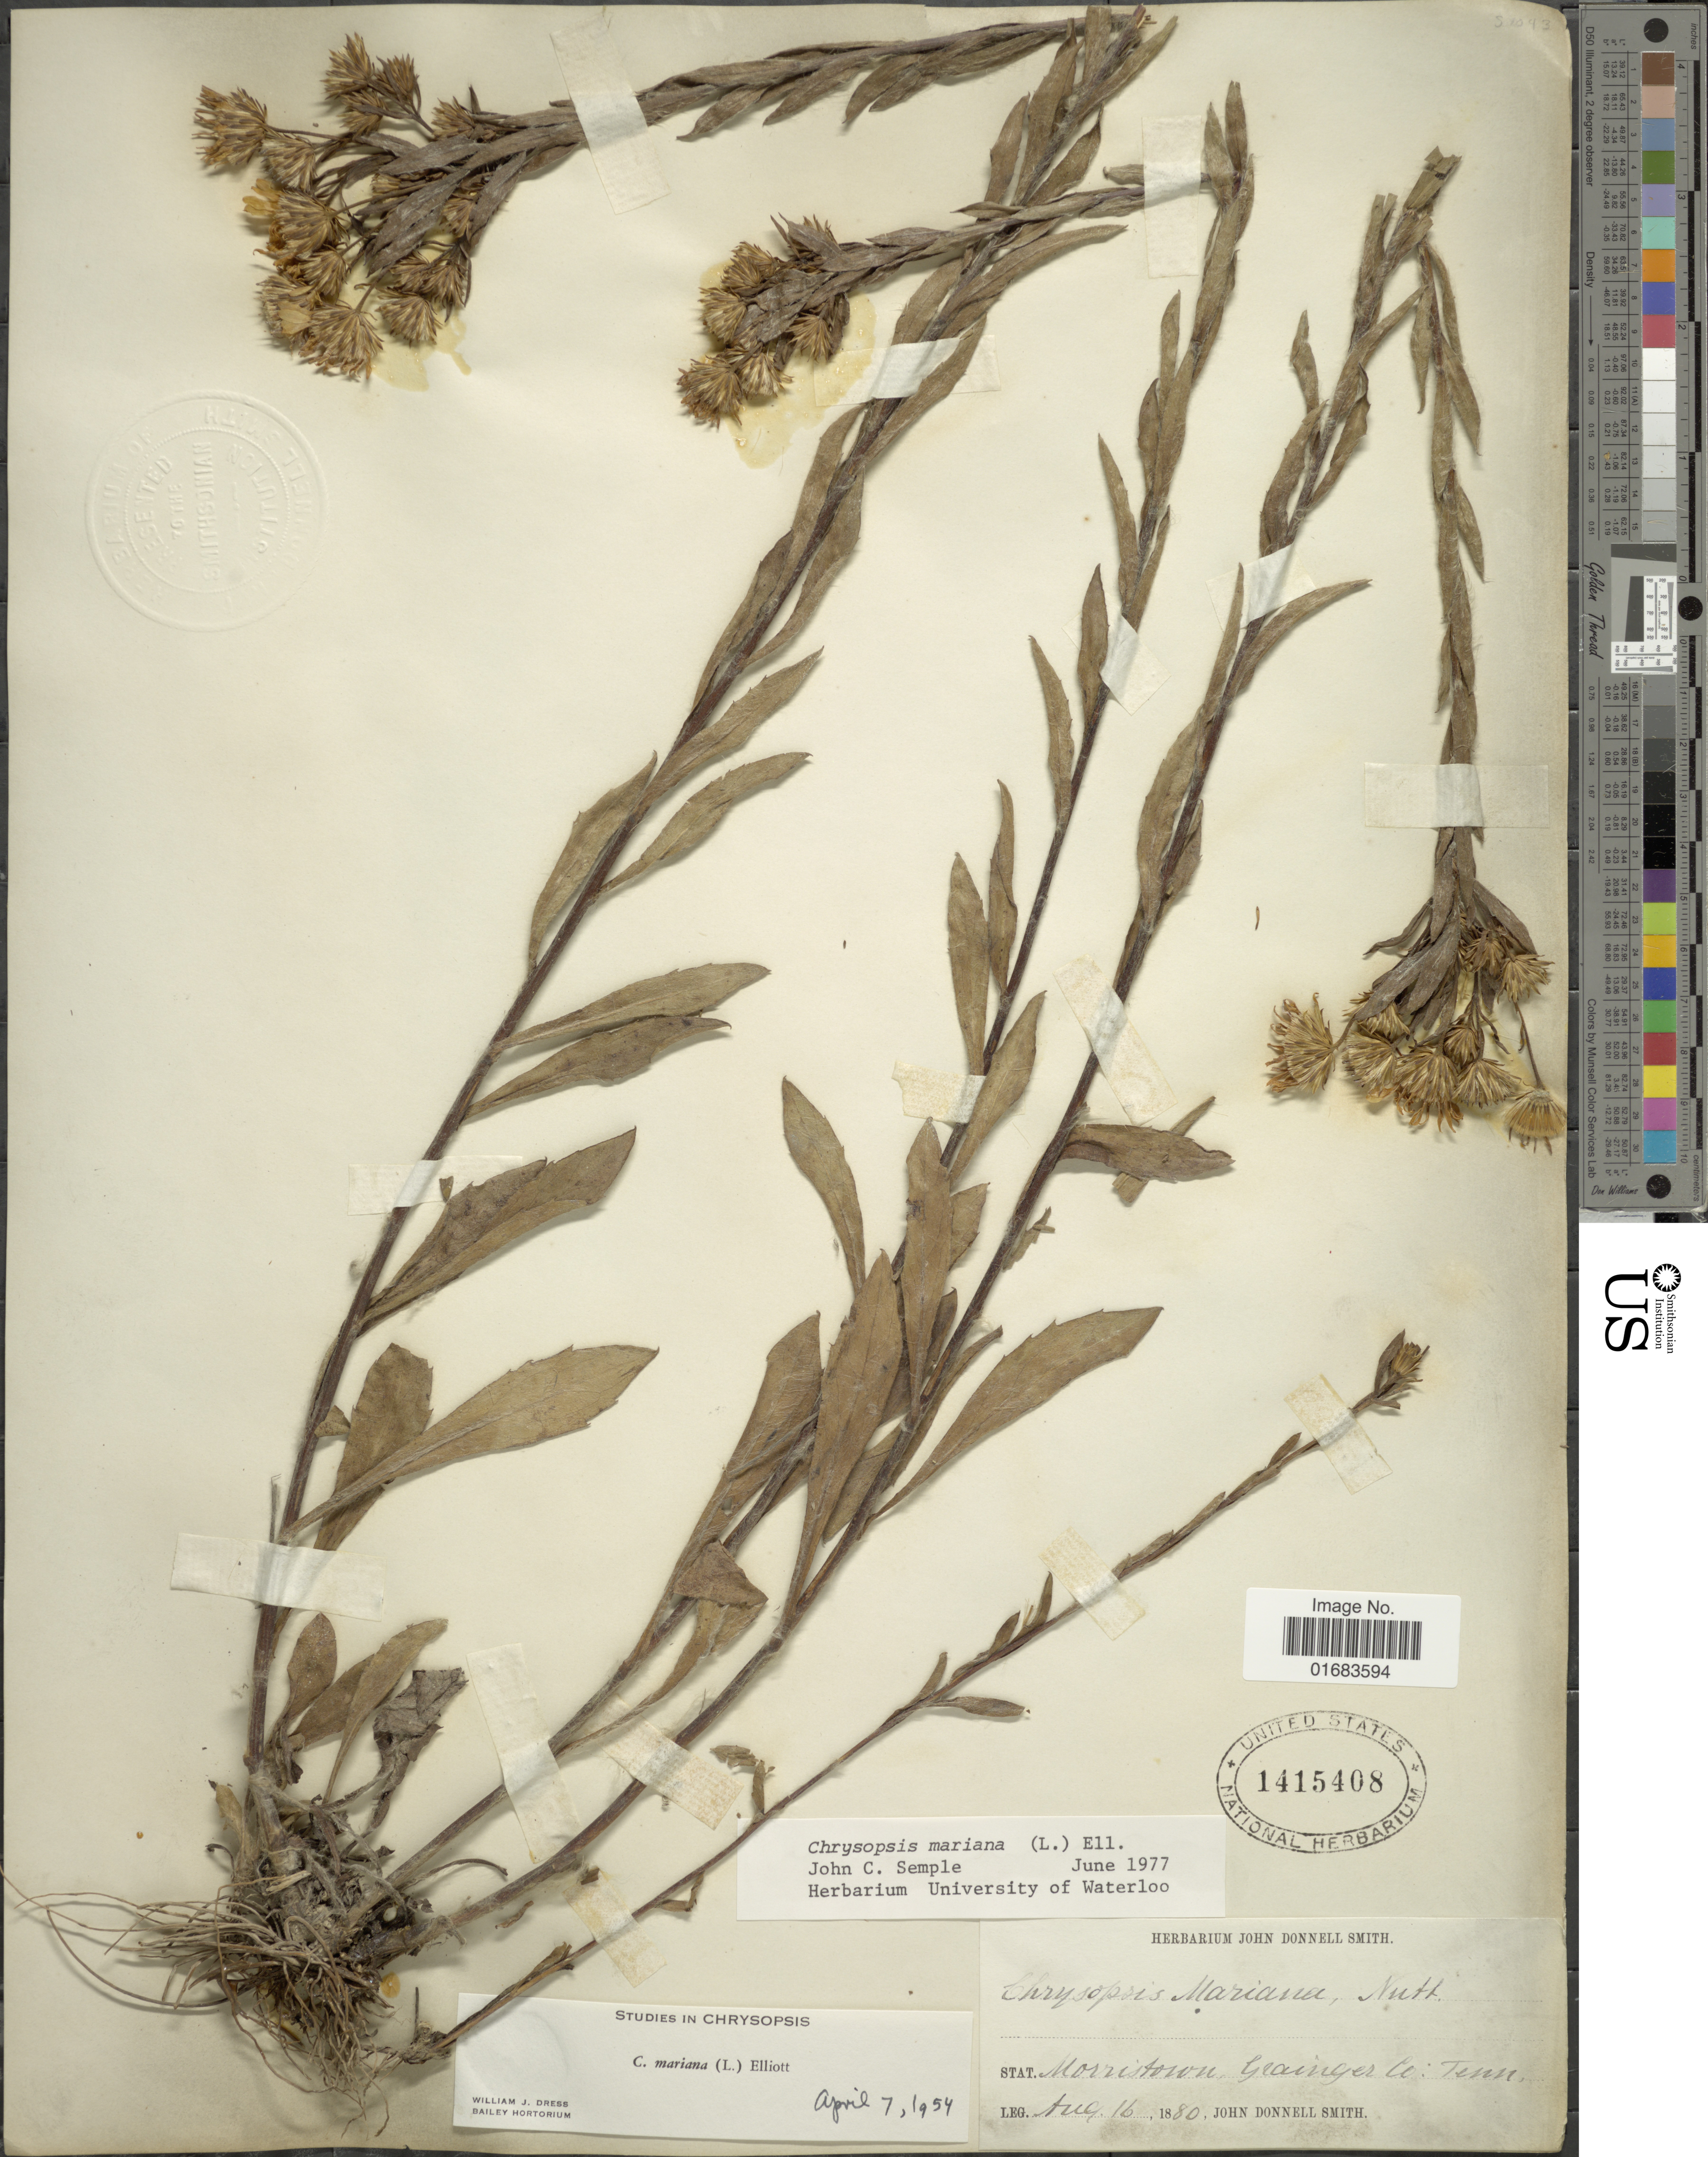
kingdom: Plantae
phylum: Tracheophyta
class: Magnoliopsida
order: Asterales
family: Asteraceae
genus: Chrysopsis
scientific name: Chrysopsis mariana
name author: (L.) Elliott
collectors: J. Donnell Smith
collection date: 1980-08-16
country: United States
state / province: Tennessee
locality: Morristown ,Grainger Co.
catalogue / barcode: US 1415408